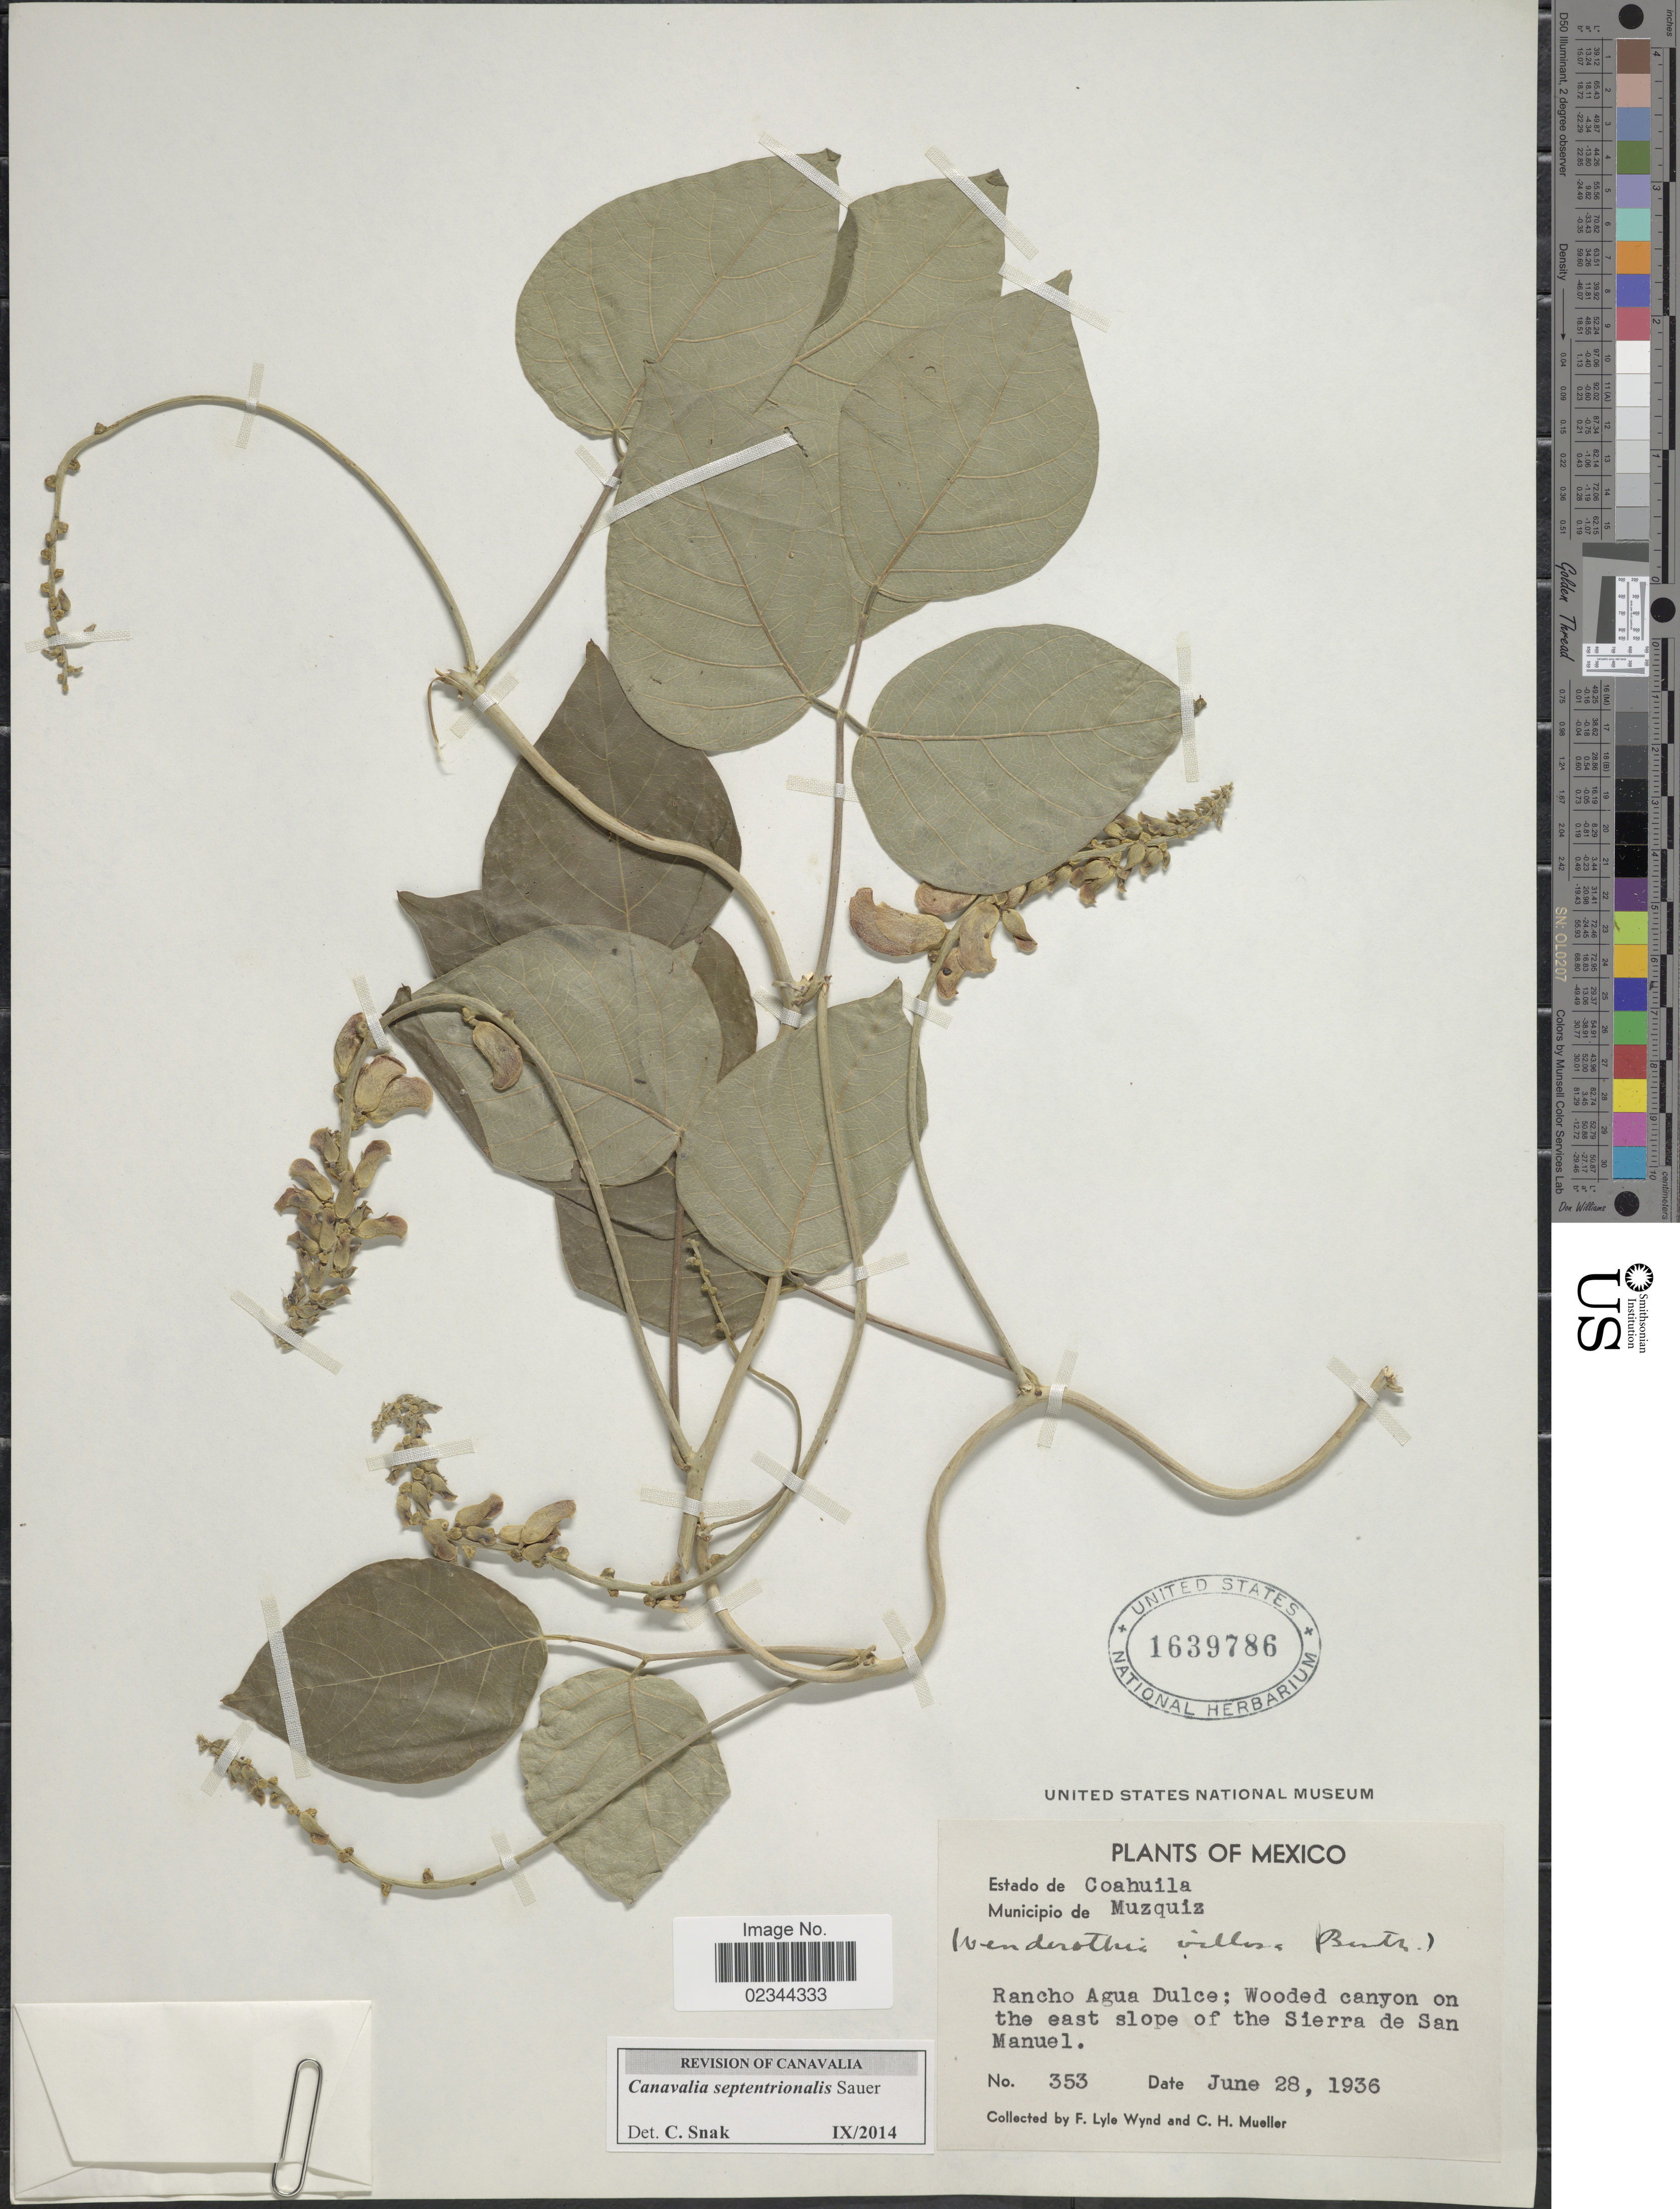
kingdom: Plantae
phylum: Tracheophyta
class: Magnoliopsida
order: Fabales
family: Fabaceae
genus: Canavalia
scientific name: Canavalia septentrionalis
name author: Sauer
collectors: F. L. Wynd & C. H. Mueller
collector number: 353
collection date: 1936-06-28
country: Mexico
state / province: Coahuila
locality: Municipio deMuzquiz, Rancho Agua Dulce; wooded canyon on the east slope of the Sierra de San Manuel.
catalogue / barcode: US 1639786